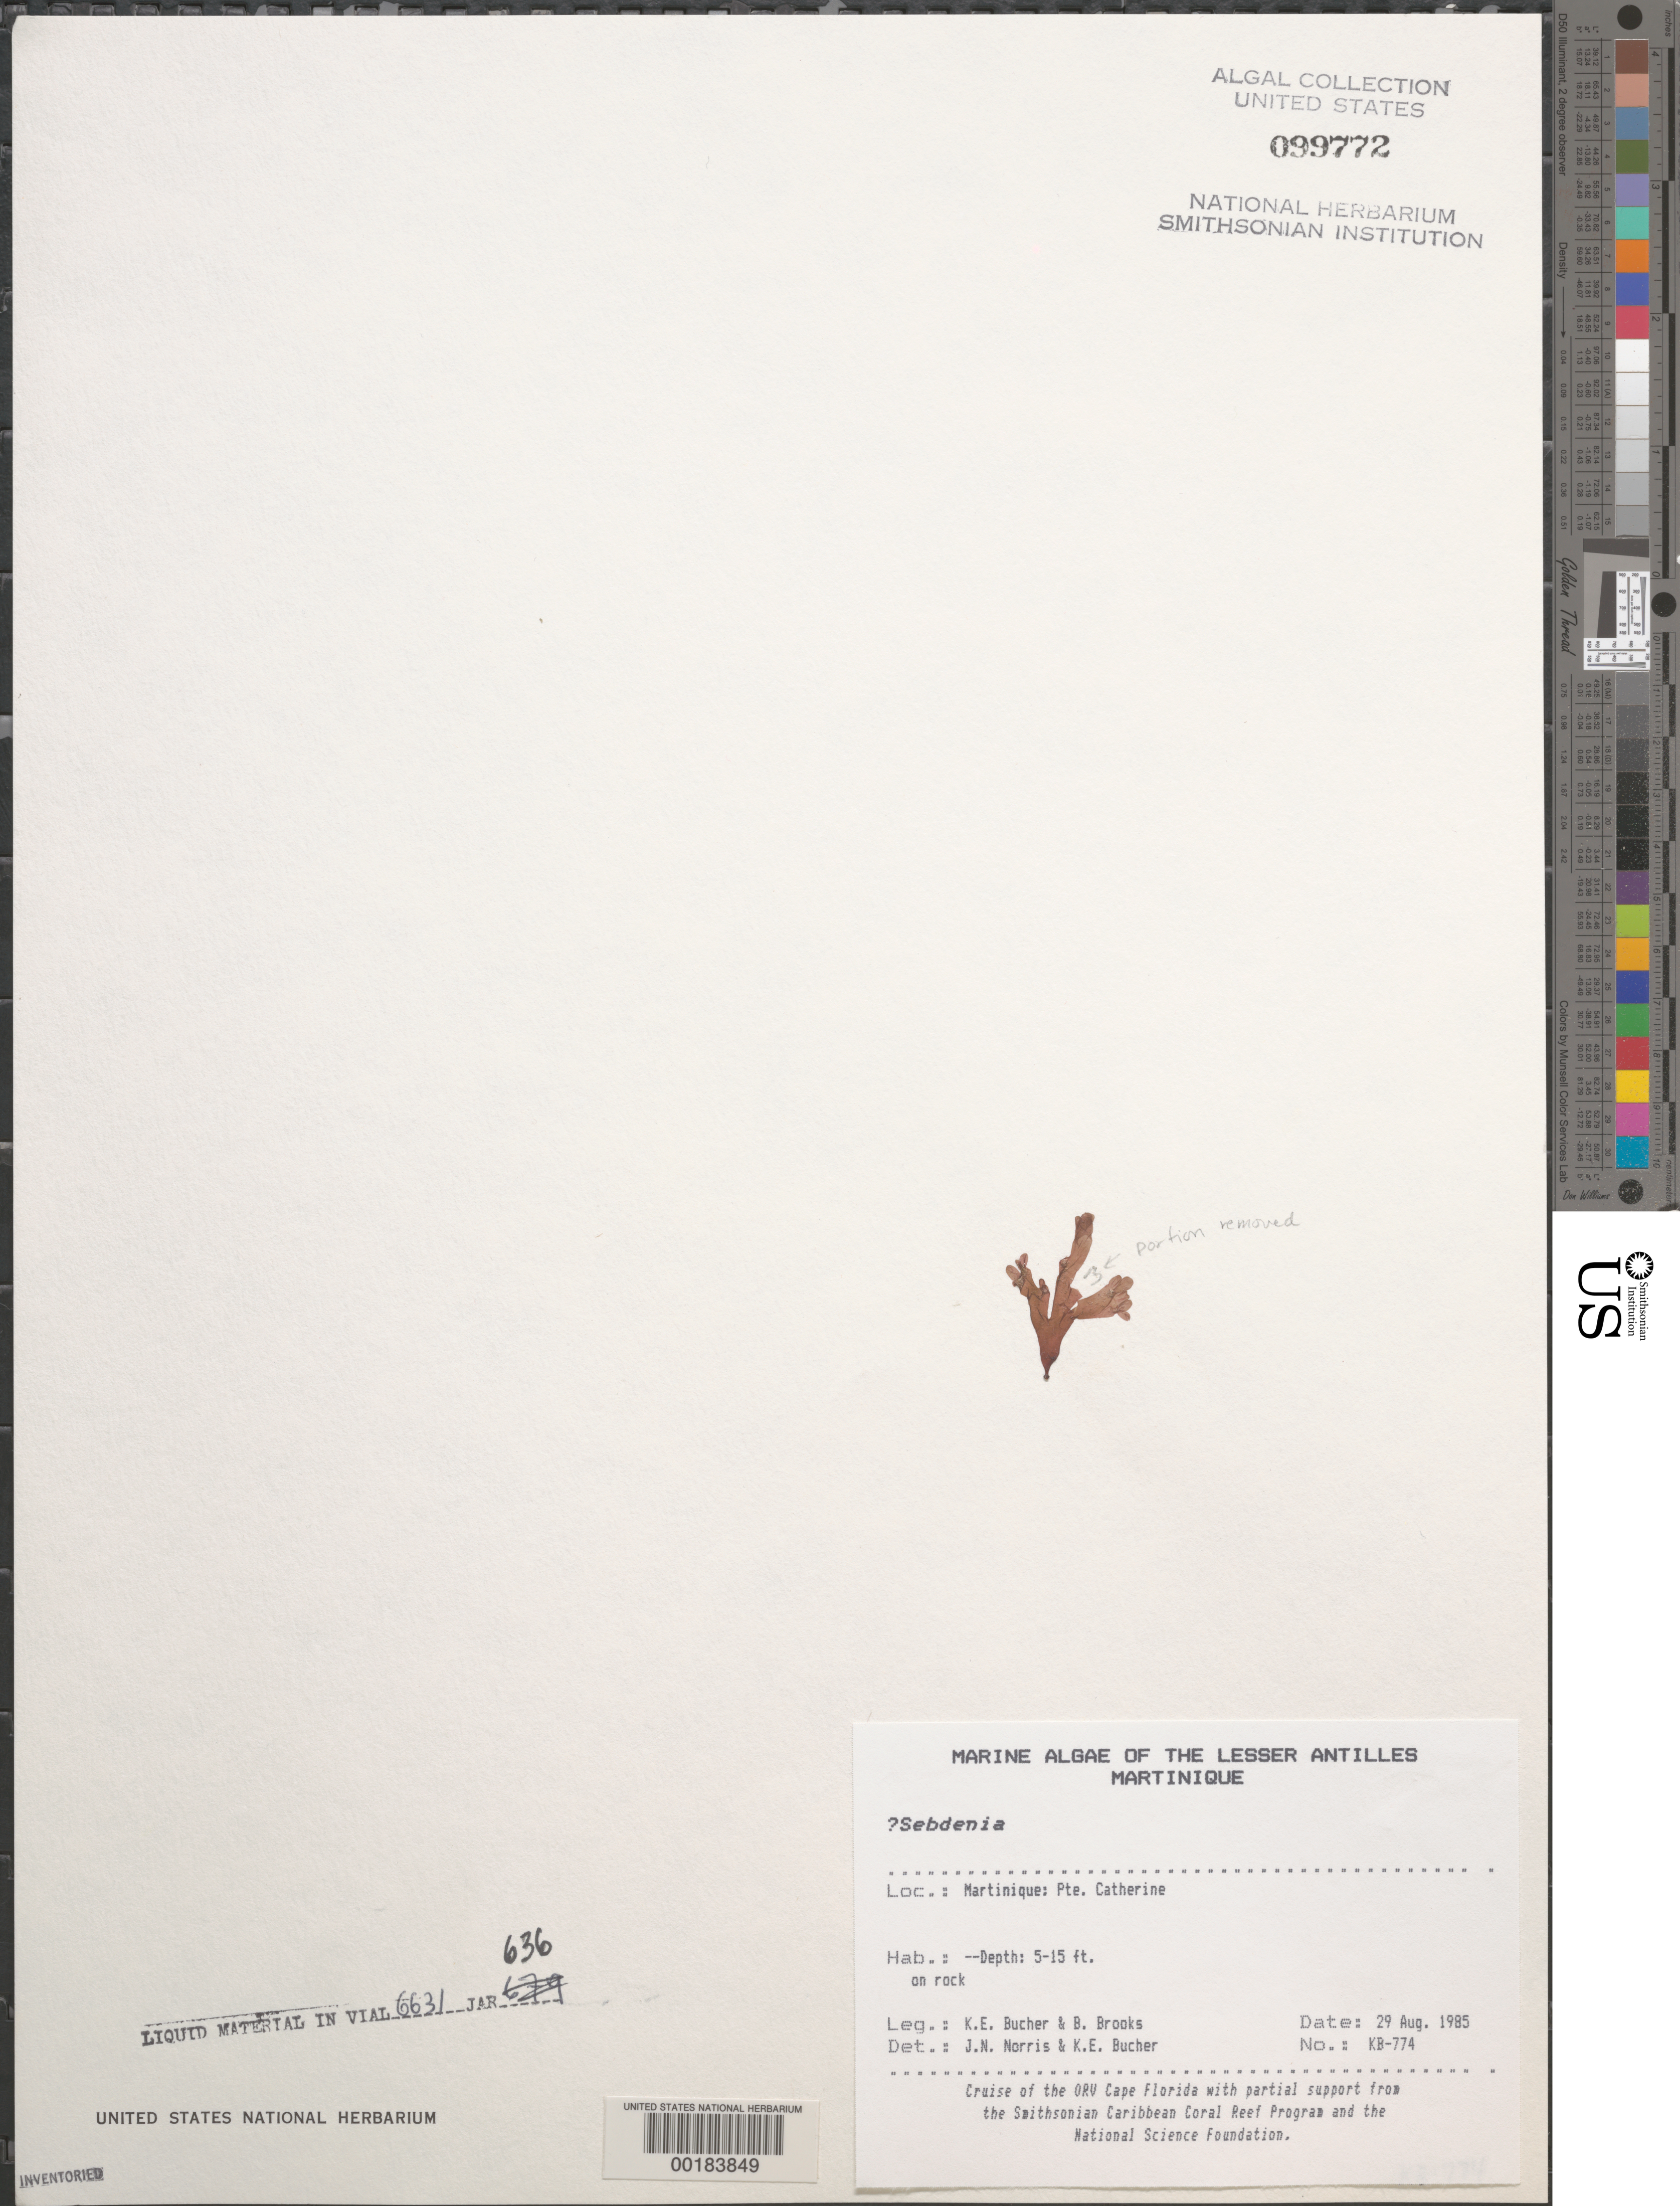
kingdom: Plantae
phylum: Rhodophyta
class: Florideophyceae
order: Sebdeniales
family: Sebdeniaceae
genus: Sebdenia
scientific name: Sebdenia sp.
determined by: Norris, J. N.; Bucher, K. E.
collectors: K. E. Bucher & B. Brooks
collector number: Kb-774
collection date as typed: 29 Aug 1985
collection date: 1985-08-29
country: Martinique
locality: Pointe Catherine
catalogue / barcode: US 99772